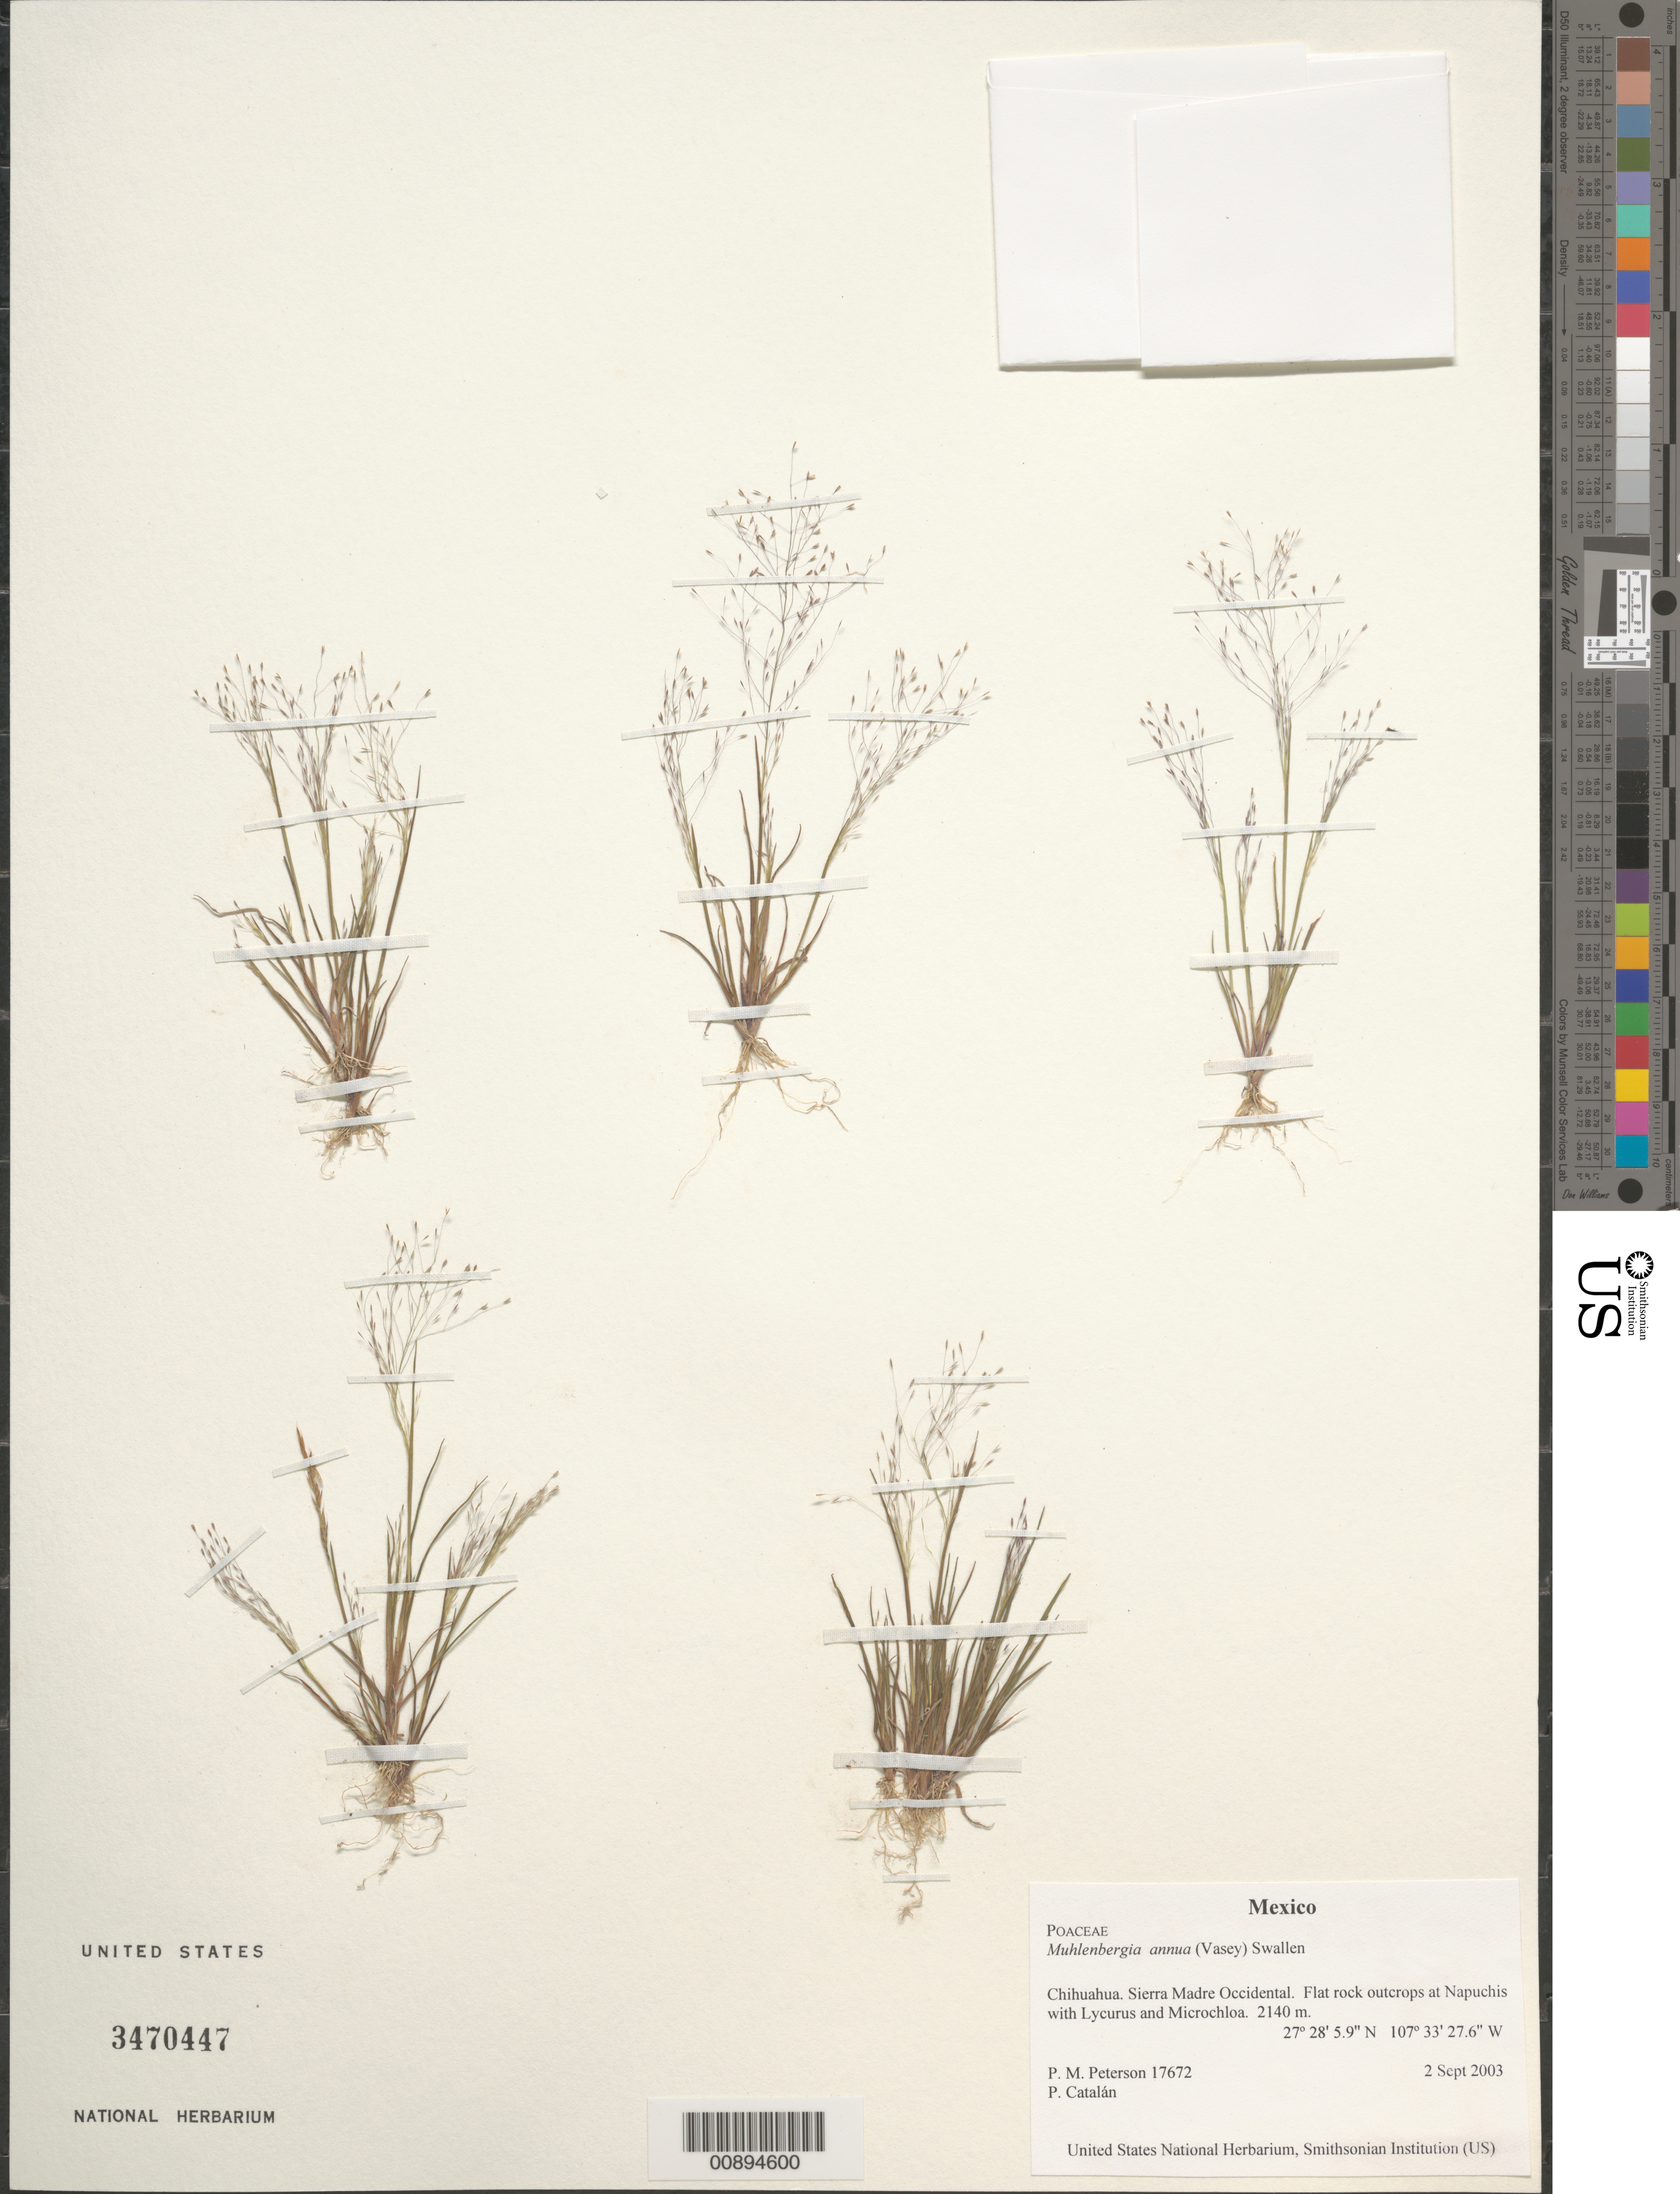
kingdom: Plantae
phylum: Tracheophyta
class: Liliopsida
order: Poales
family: Poaceae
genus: Muhlenbergia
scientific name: Muhlenbergia annua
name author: (Vasey) Swallen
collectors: P. M. Peterson & P. Catalán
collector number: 17672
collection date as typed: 02 Sep 2003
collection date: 2003-09-02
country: Mexico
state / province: Chihuahua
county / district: Sierra Madre Occidental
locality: Flat rock outcrops at Napuchis with Lycurus and Microchloa.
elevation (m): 2140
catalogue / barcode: US 3470447